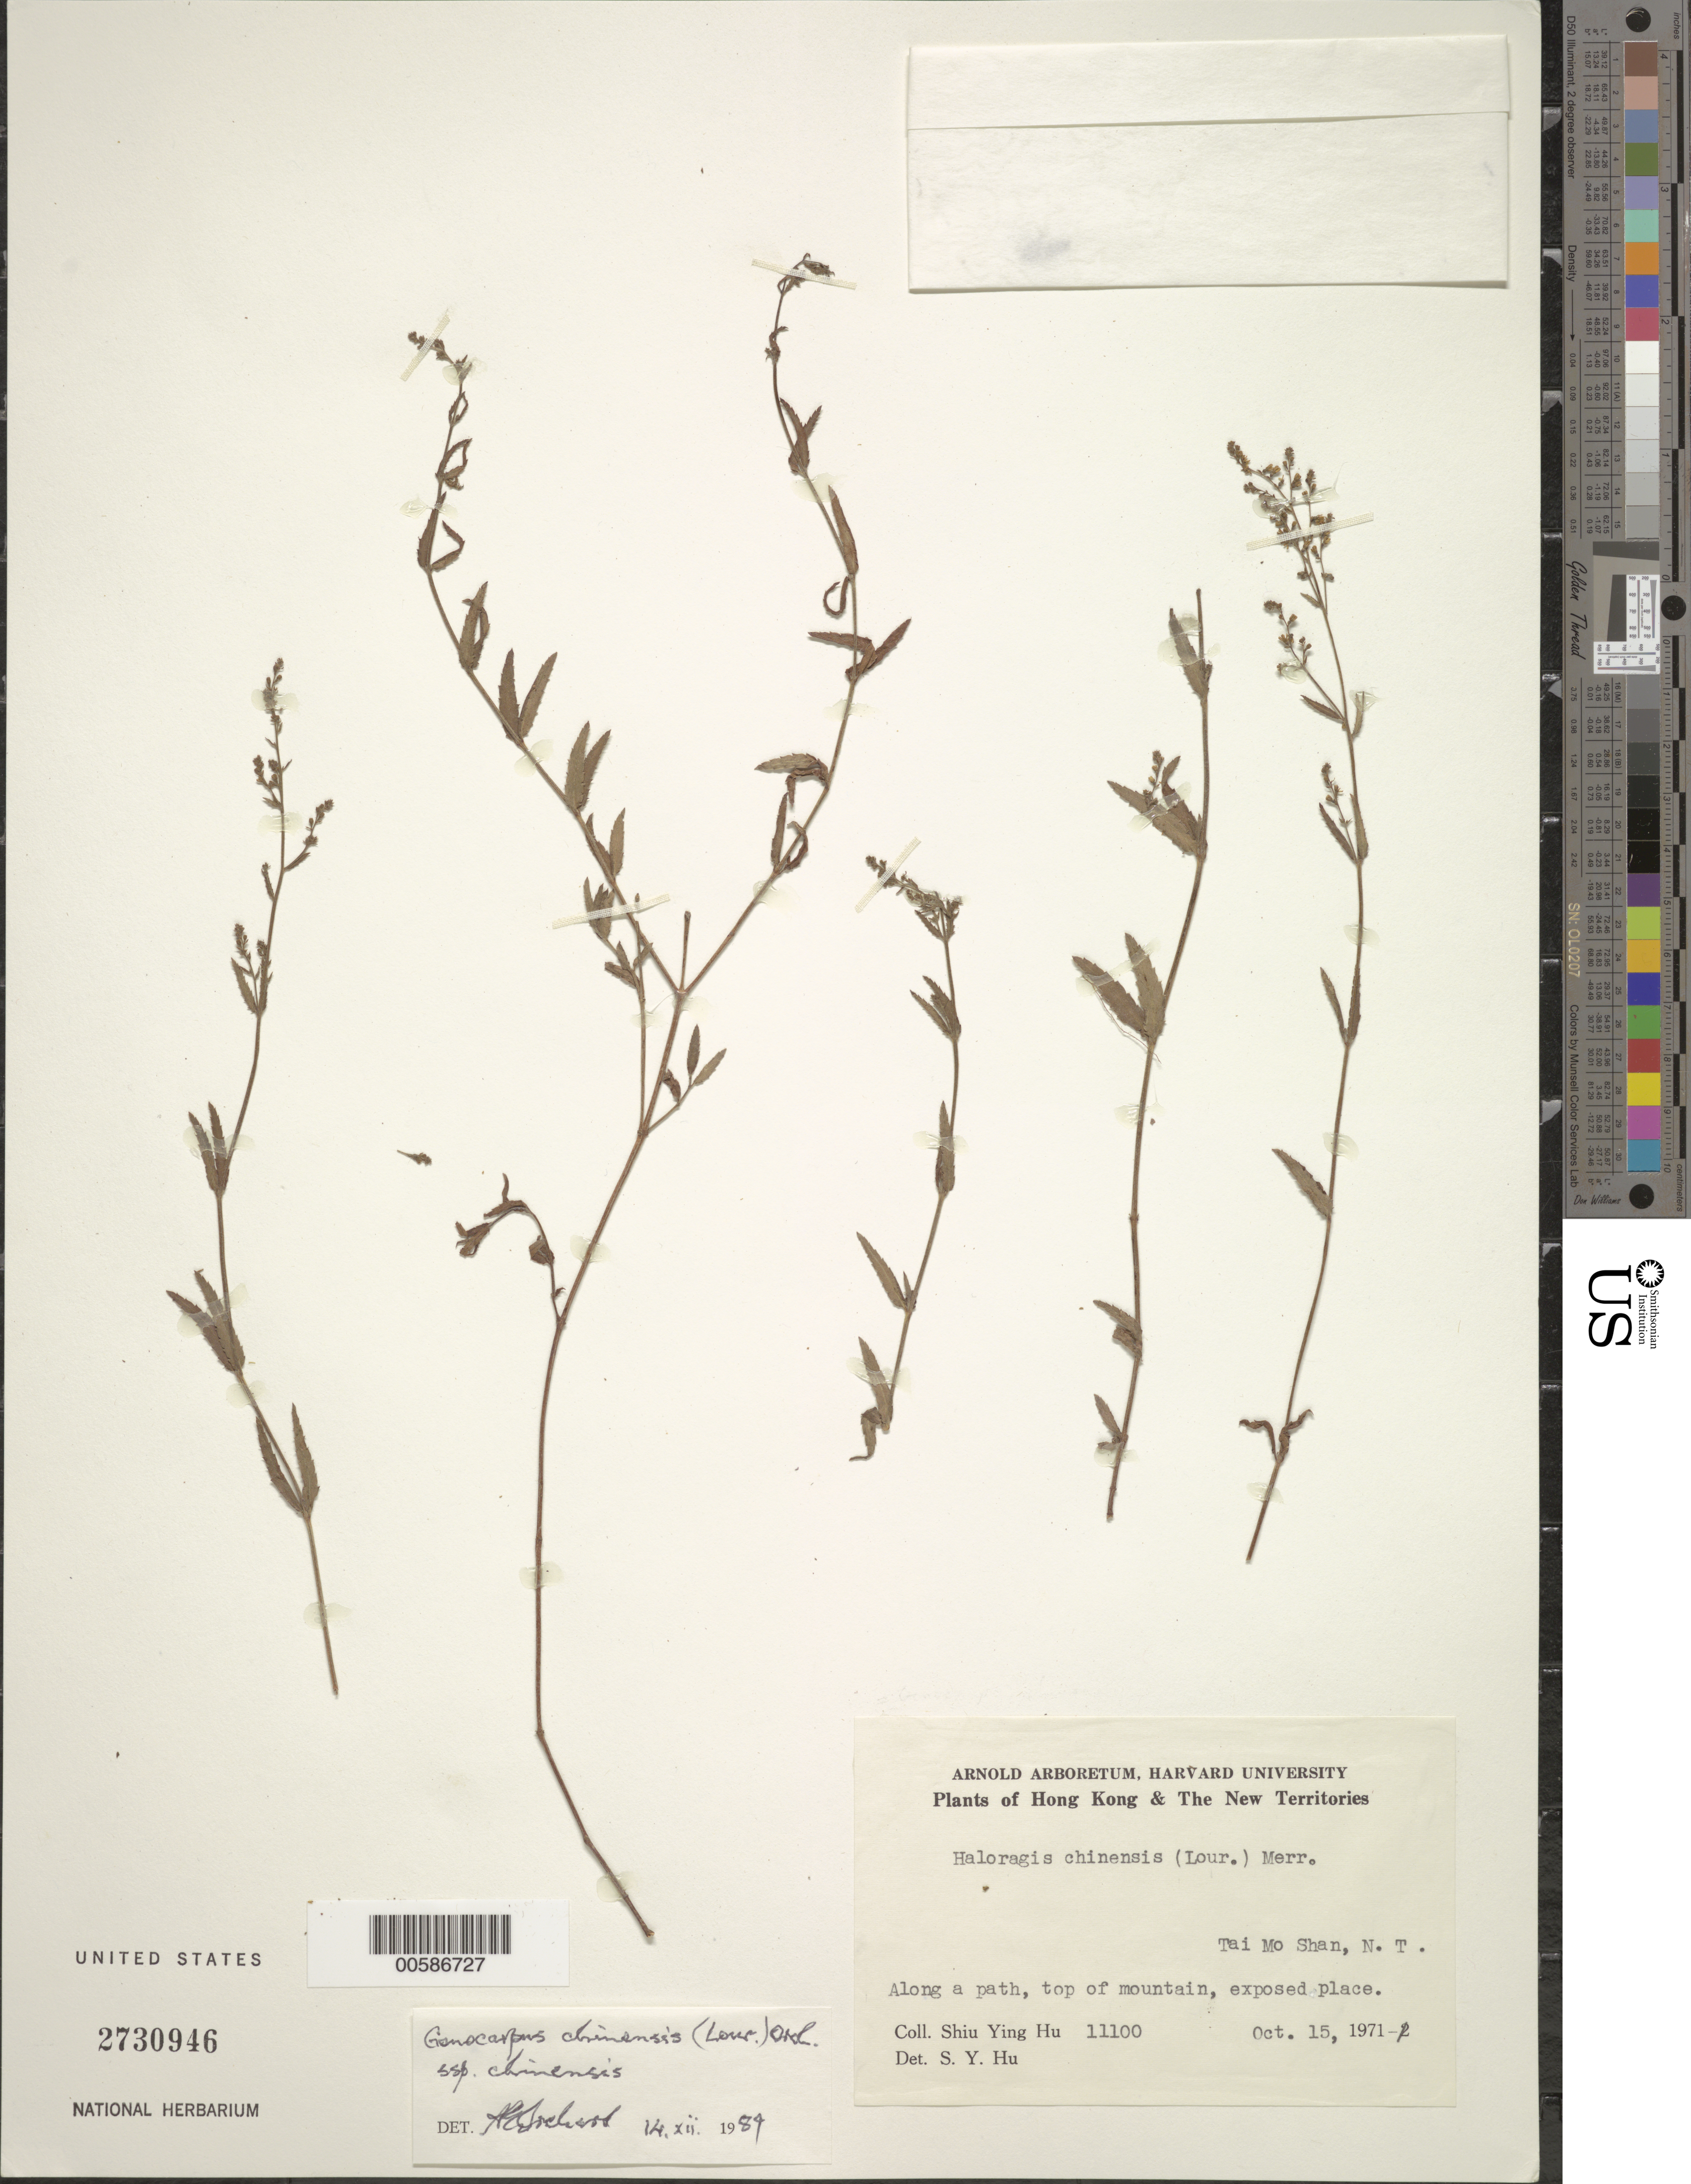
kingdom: Plantae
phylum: Tracheophyta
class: Magnoliopsida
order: Saxifragales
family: Haloragaceae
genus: Gonocarpus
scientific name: Gonocarpus chinensis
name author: (Lour.) Orchard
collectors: S. Y. Hu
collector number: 11100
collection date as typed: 15 Oct 1971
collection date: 1971-10-15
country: China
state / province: Hong Kong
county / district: New Territories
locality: Tai Mo Shan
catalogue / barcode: US 2730946